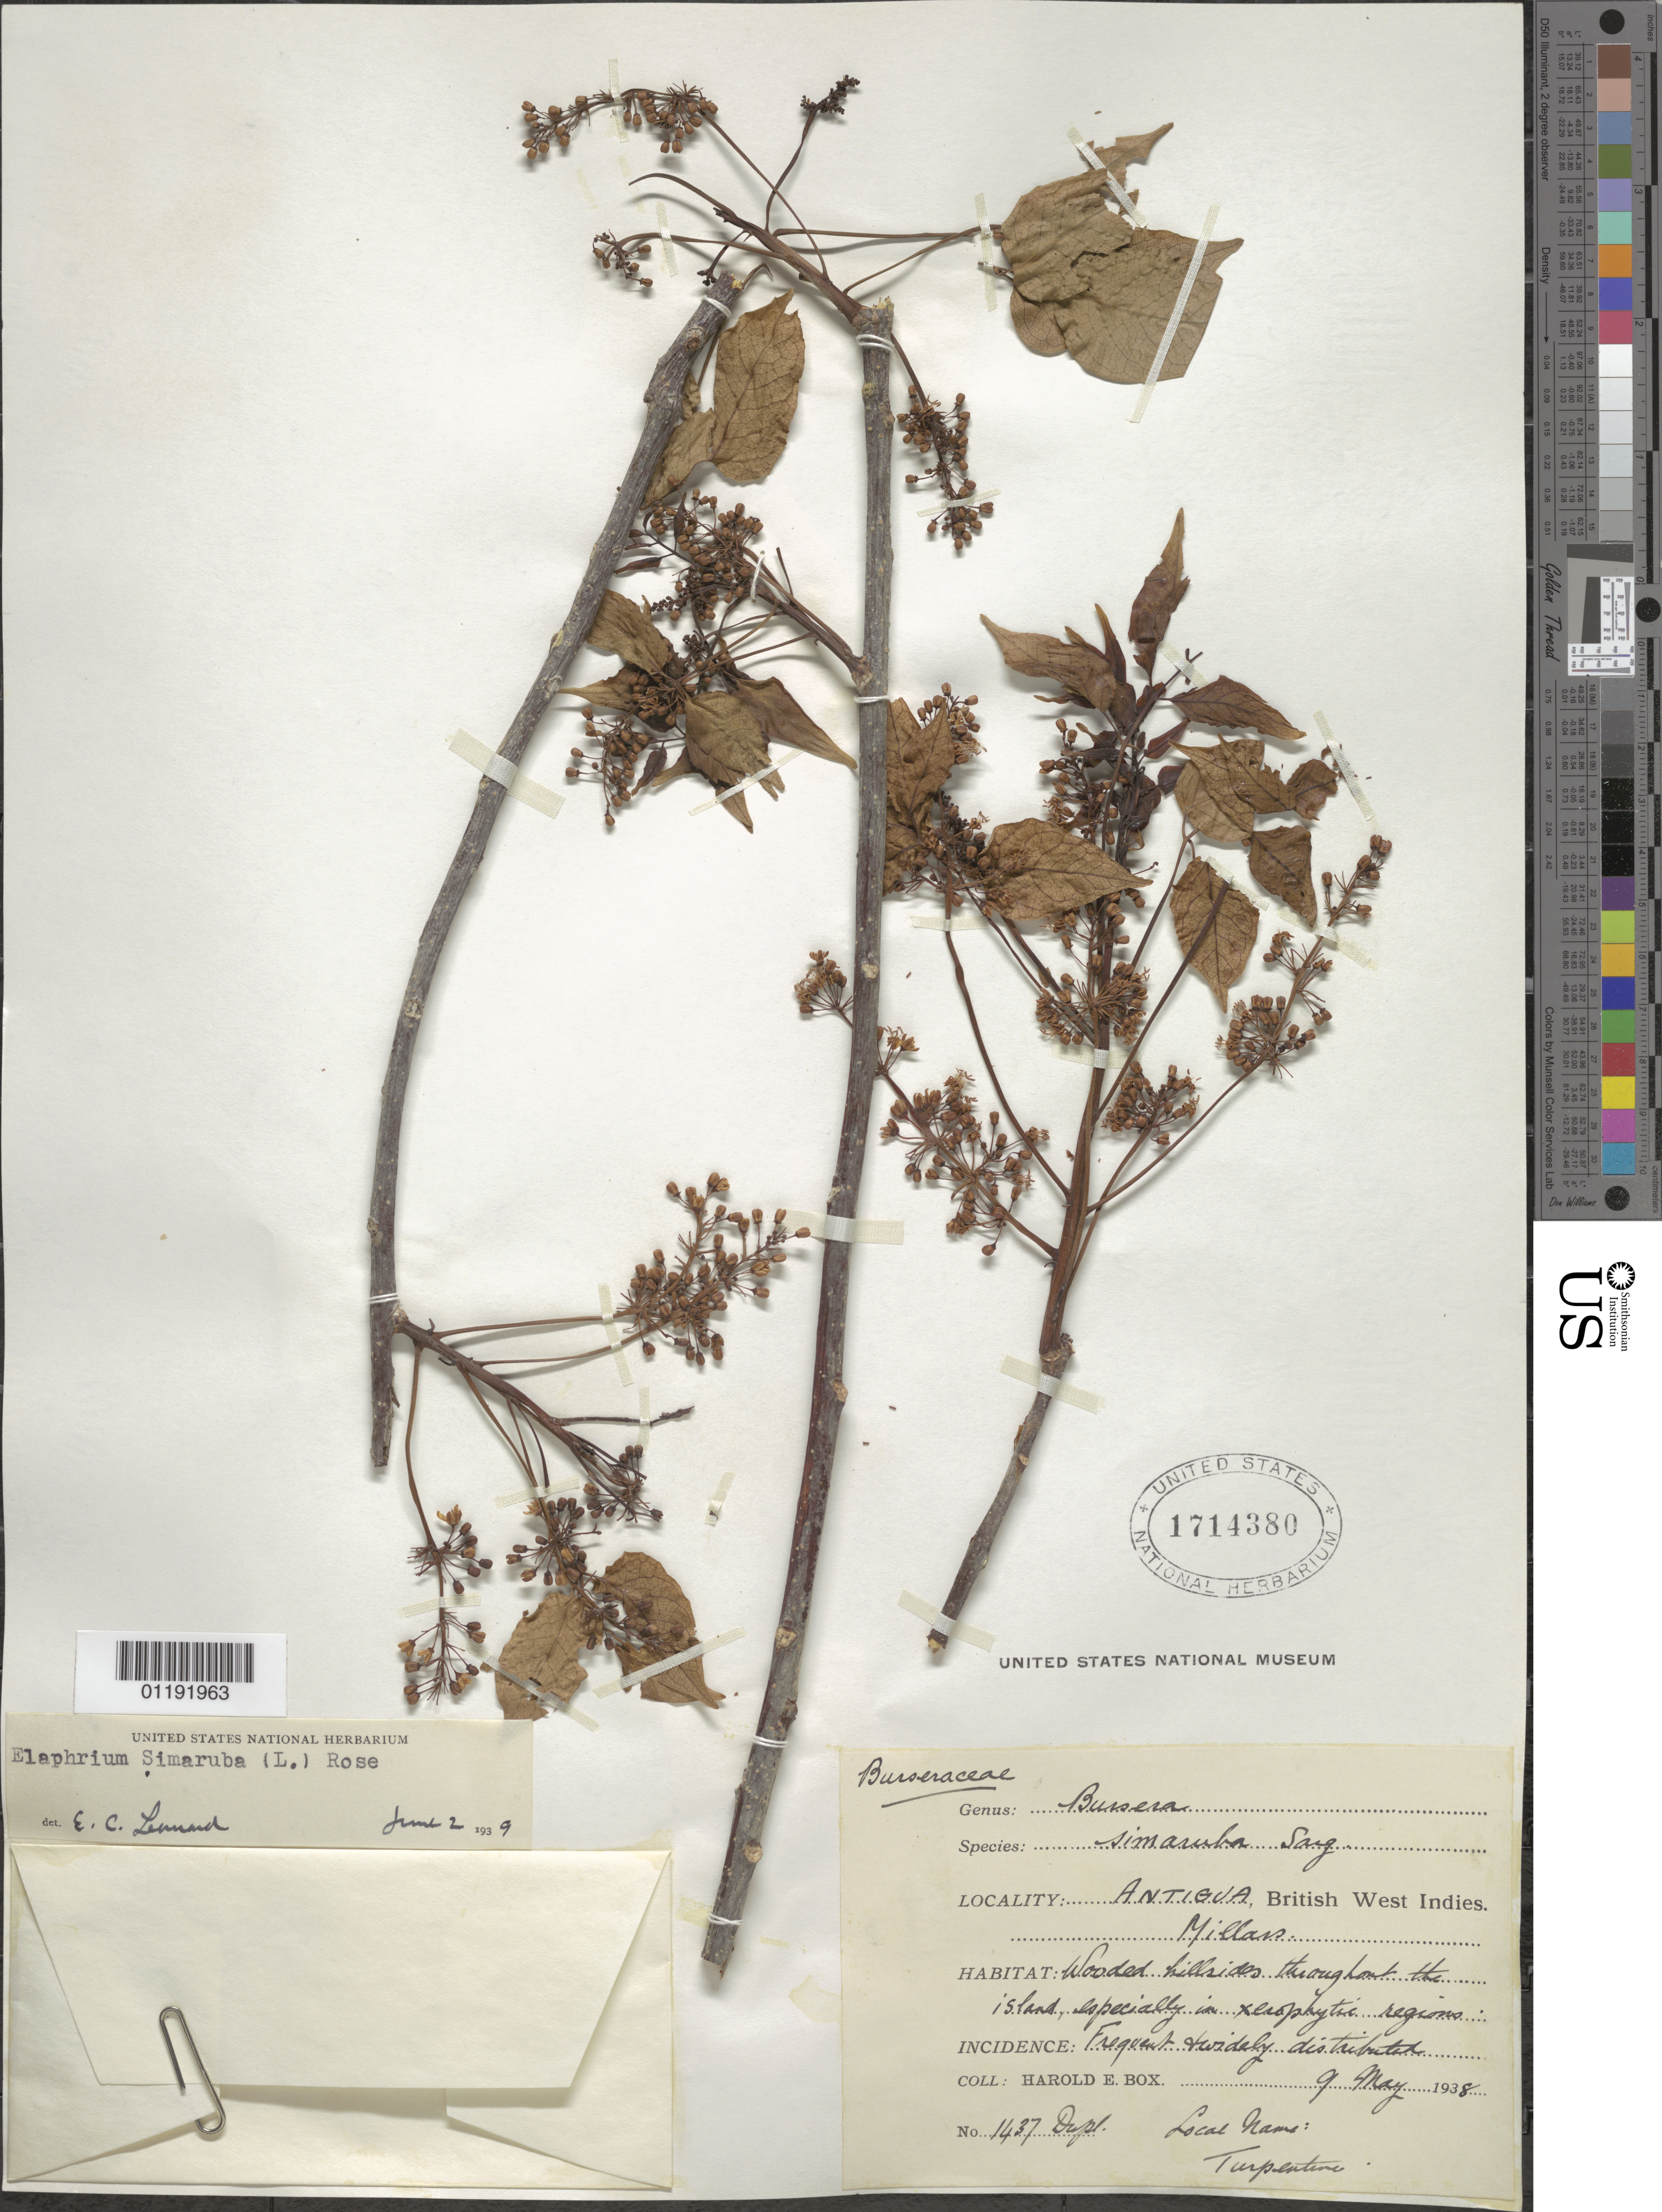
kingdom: Plantae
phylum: Tracheophyta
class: Magnoliopsida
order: Sapindales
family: Burseraceae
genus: Bursera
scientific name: Bursera simaruba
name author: (L.) Sarg.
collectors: H. E. Box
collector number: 1437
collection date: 1938-05-09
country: Antigua and Barbuda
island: Antigua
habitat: Wooded hillsides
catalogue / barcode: US 1714380